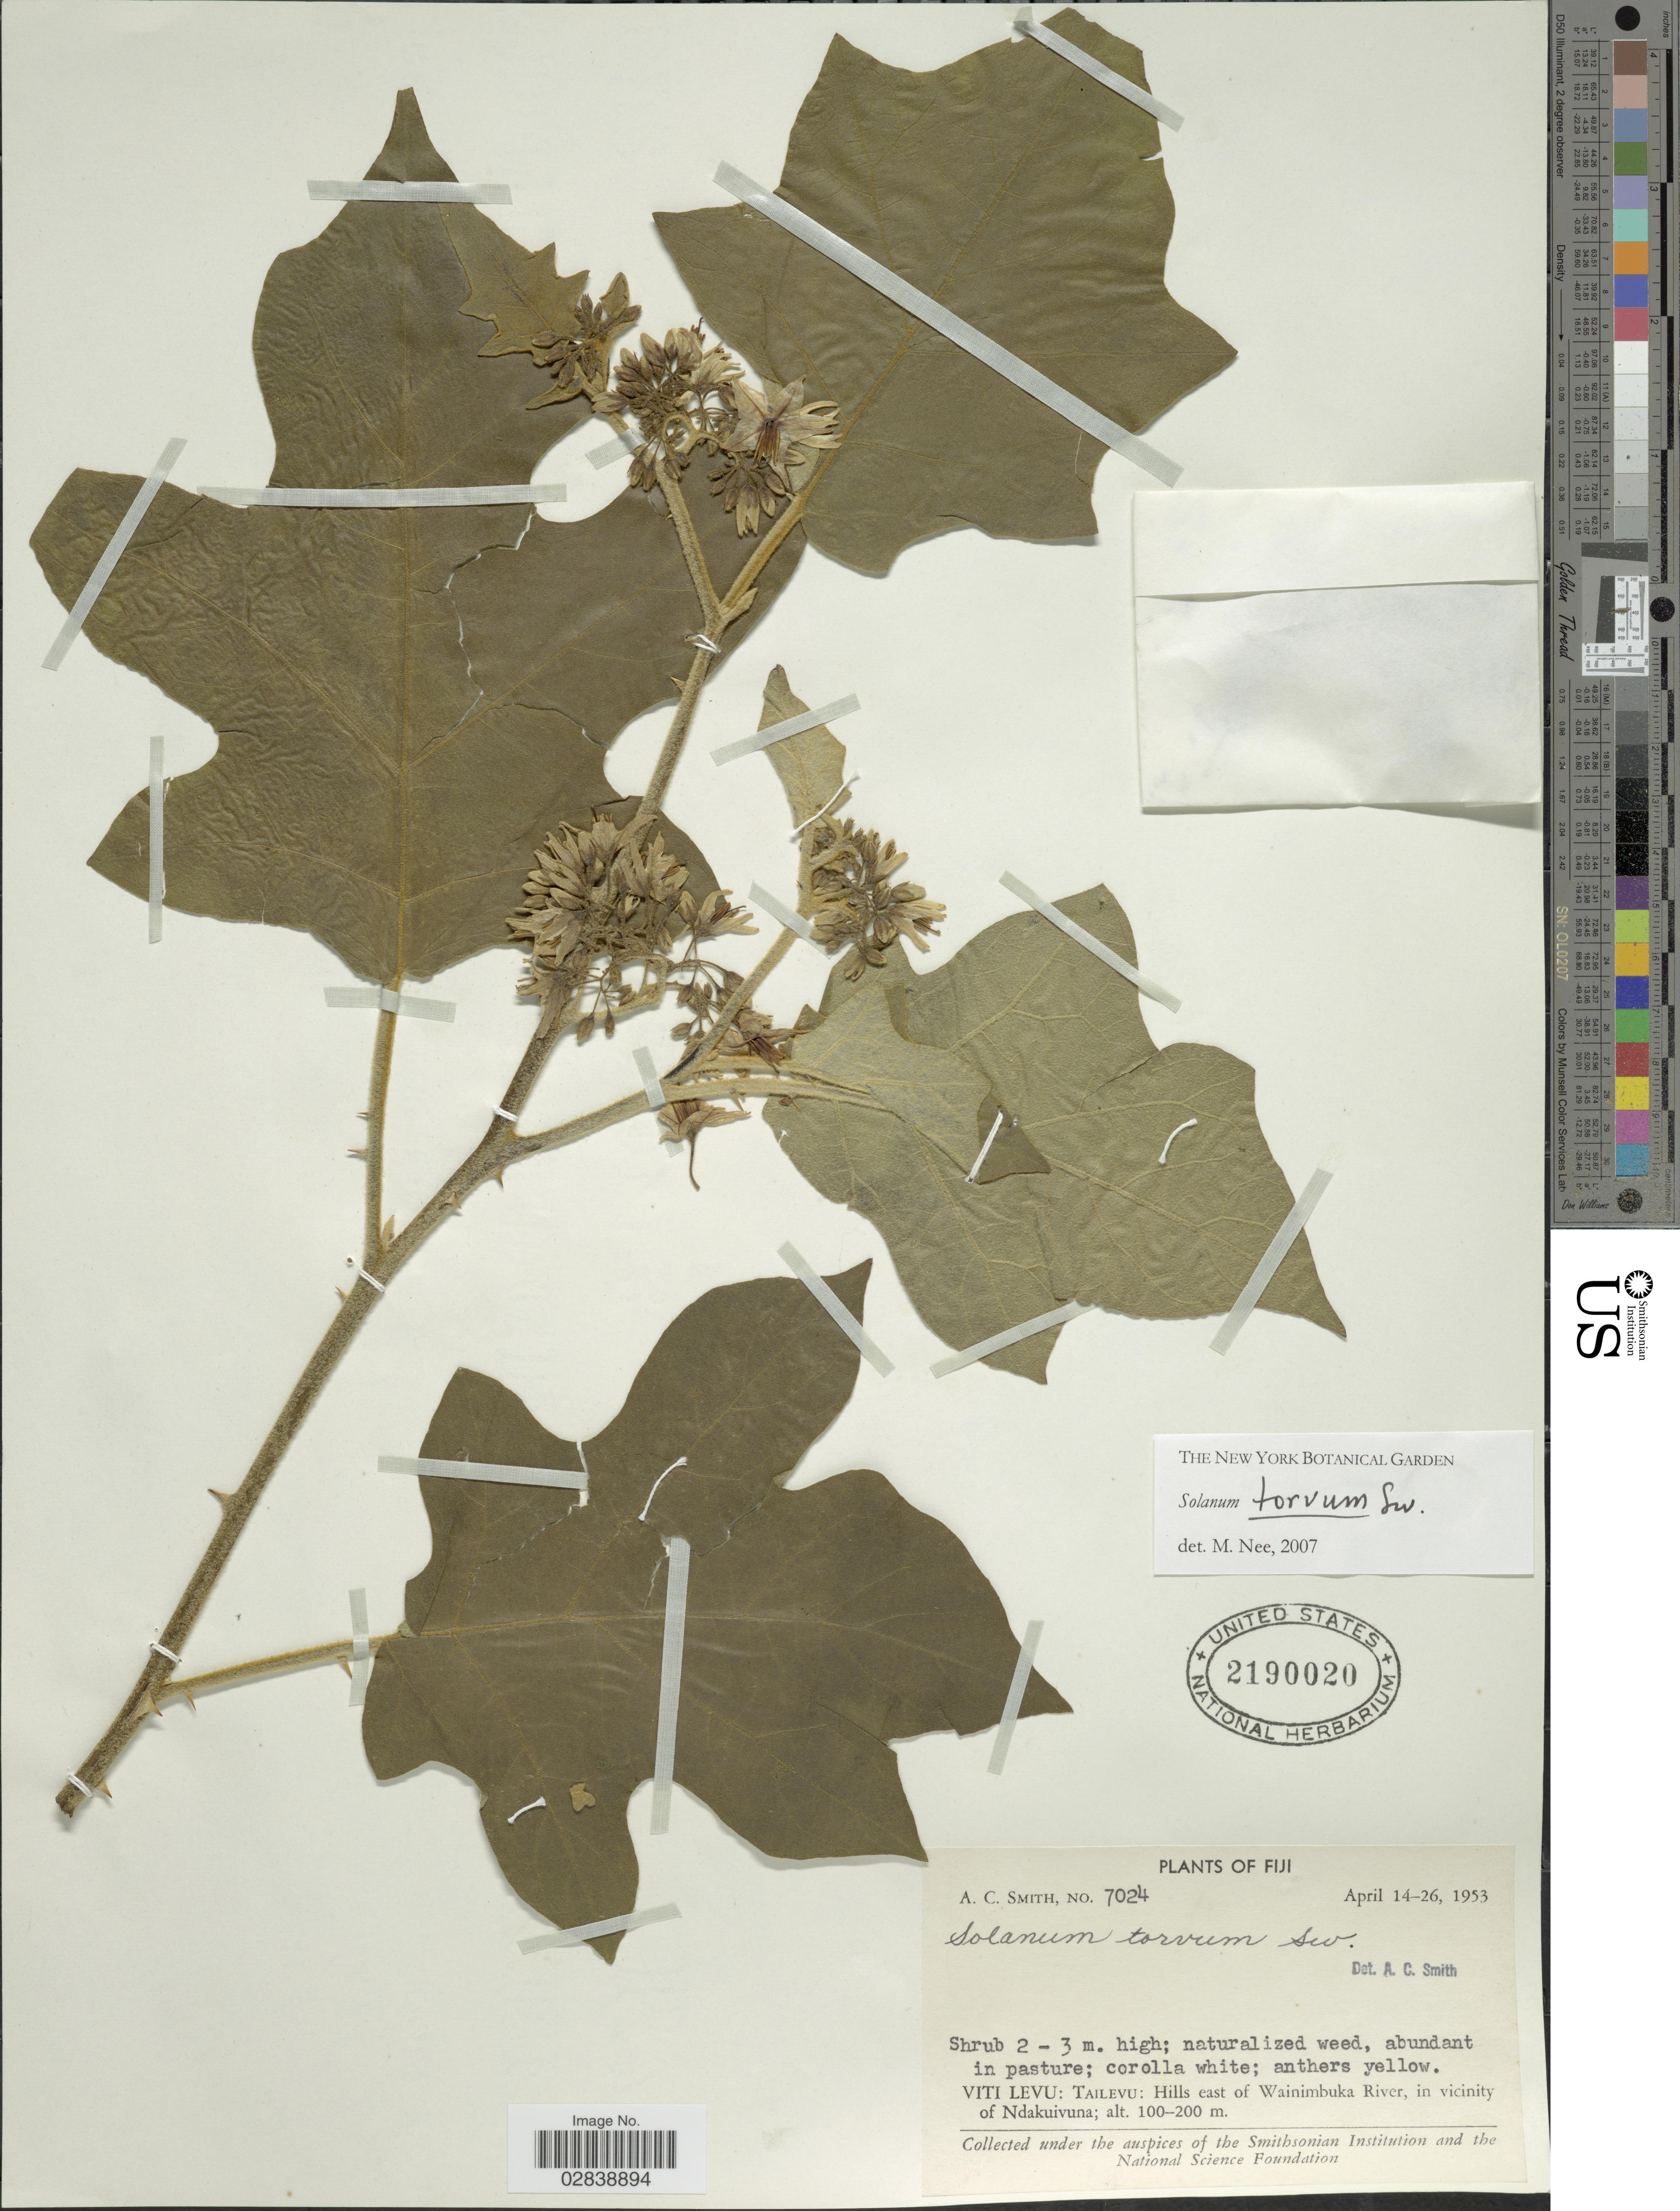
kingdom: Plantae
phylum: Tracheophyta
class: Magnoliopsida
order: Solanales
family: Solanaceae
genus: Solanum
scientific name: Solanum torvum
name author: Sw.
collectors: A. C. Smith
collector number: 7024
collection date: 1953-04-14/1953-04-26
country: Fiji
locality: Viti Levu: Tailevu: Hills east of Wainimbuka River, in vicinity of Ndakuivuna.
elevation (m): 100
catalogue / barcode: US 2190020